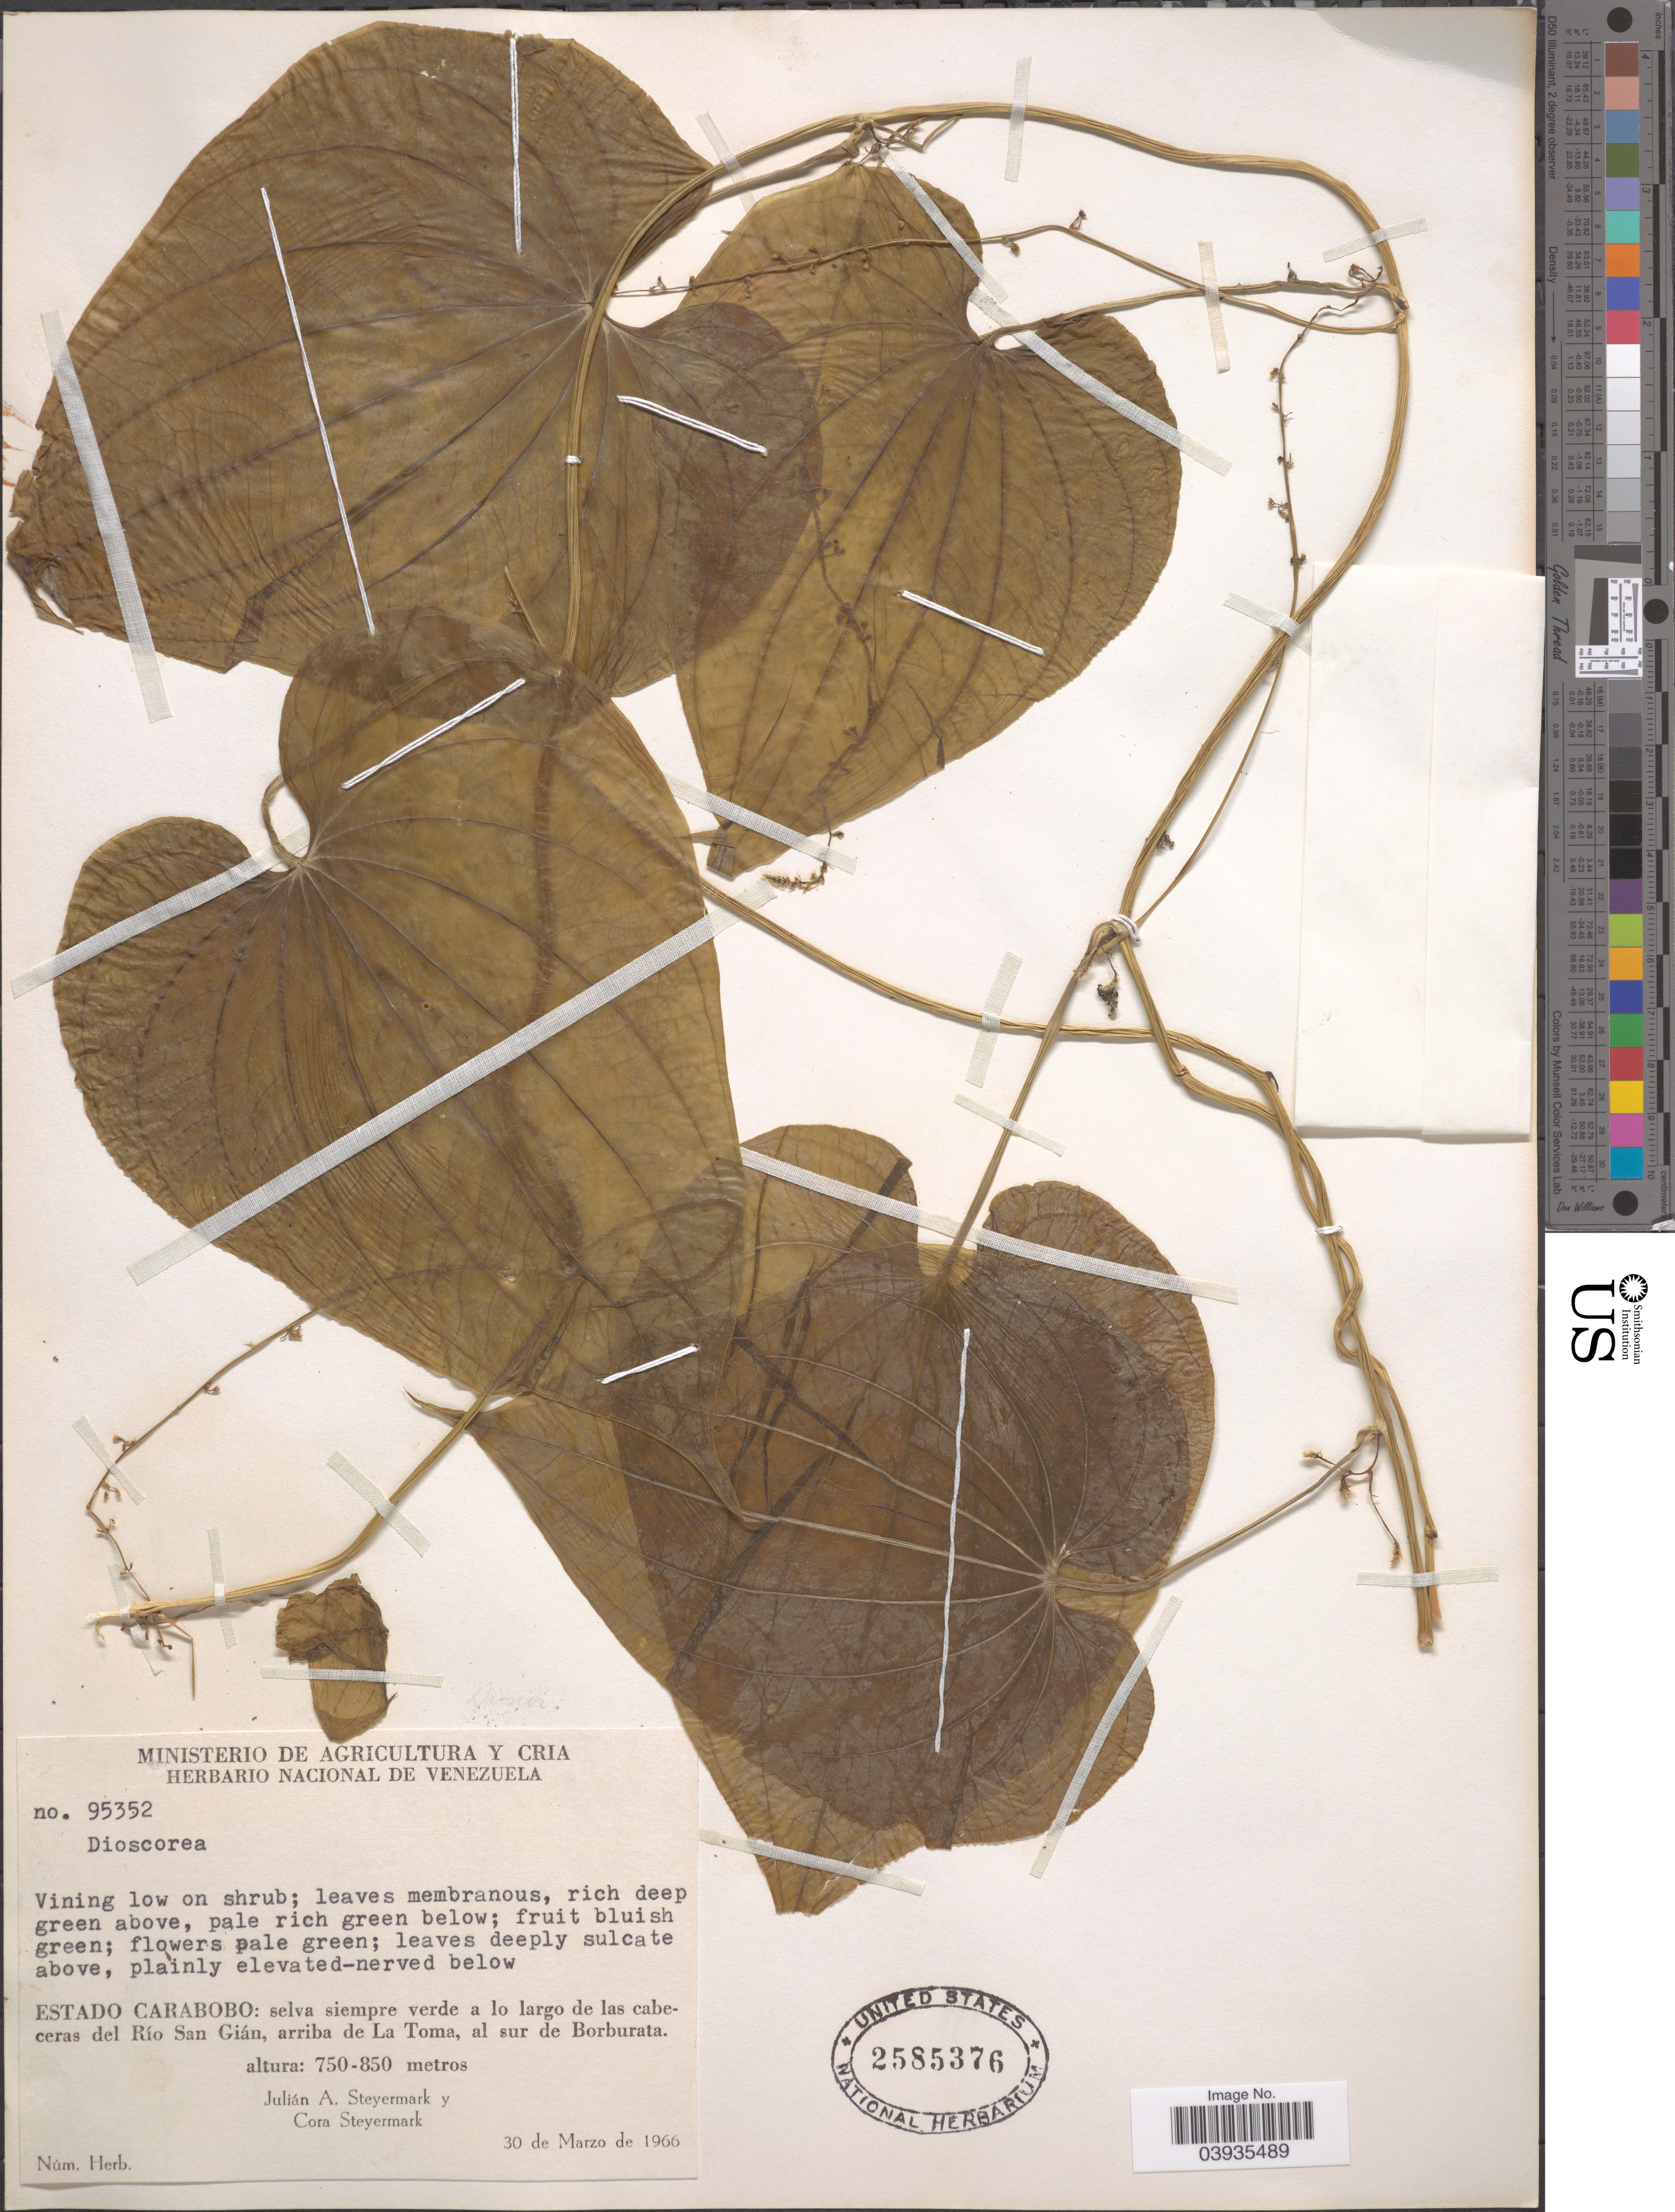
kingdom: Plantae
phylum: Tracheophyta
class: Liliopsida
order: Dioscoreales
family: Dioscoreaceae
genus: Dioscorea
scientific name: Dioscorea sp.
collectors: J. Steyermark & C. Steyermark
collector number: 95352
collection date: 1966-03-30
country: Venezuela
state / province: Carabobo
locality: A lo largo de las cabeceras del Río San Gián, arriba de La Toma, al sur de Borburata.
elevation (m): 750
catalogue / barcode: US 2585376